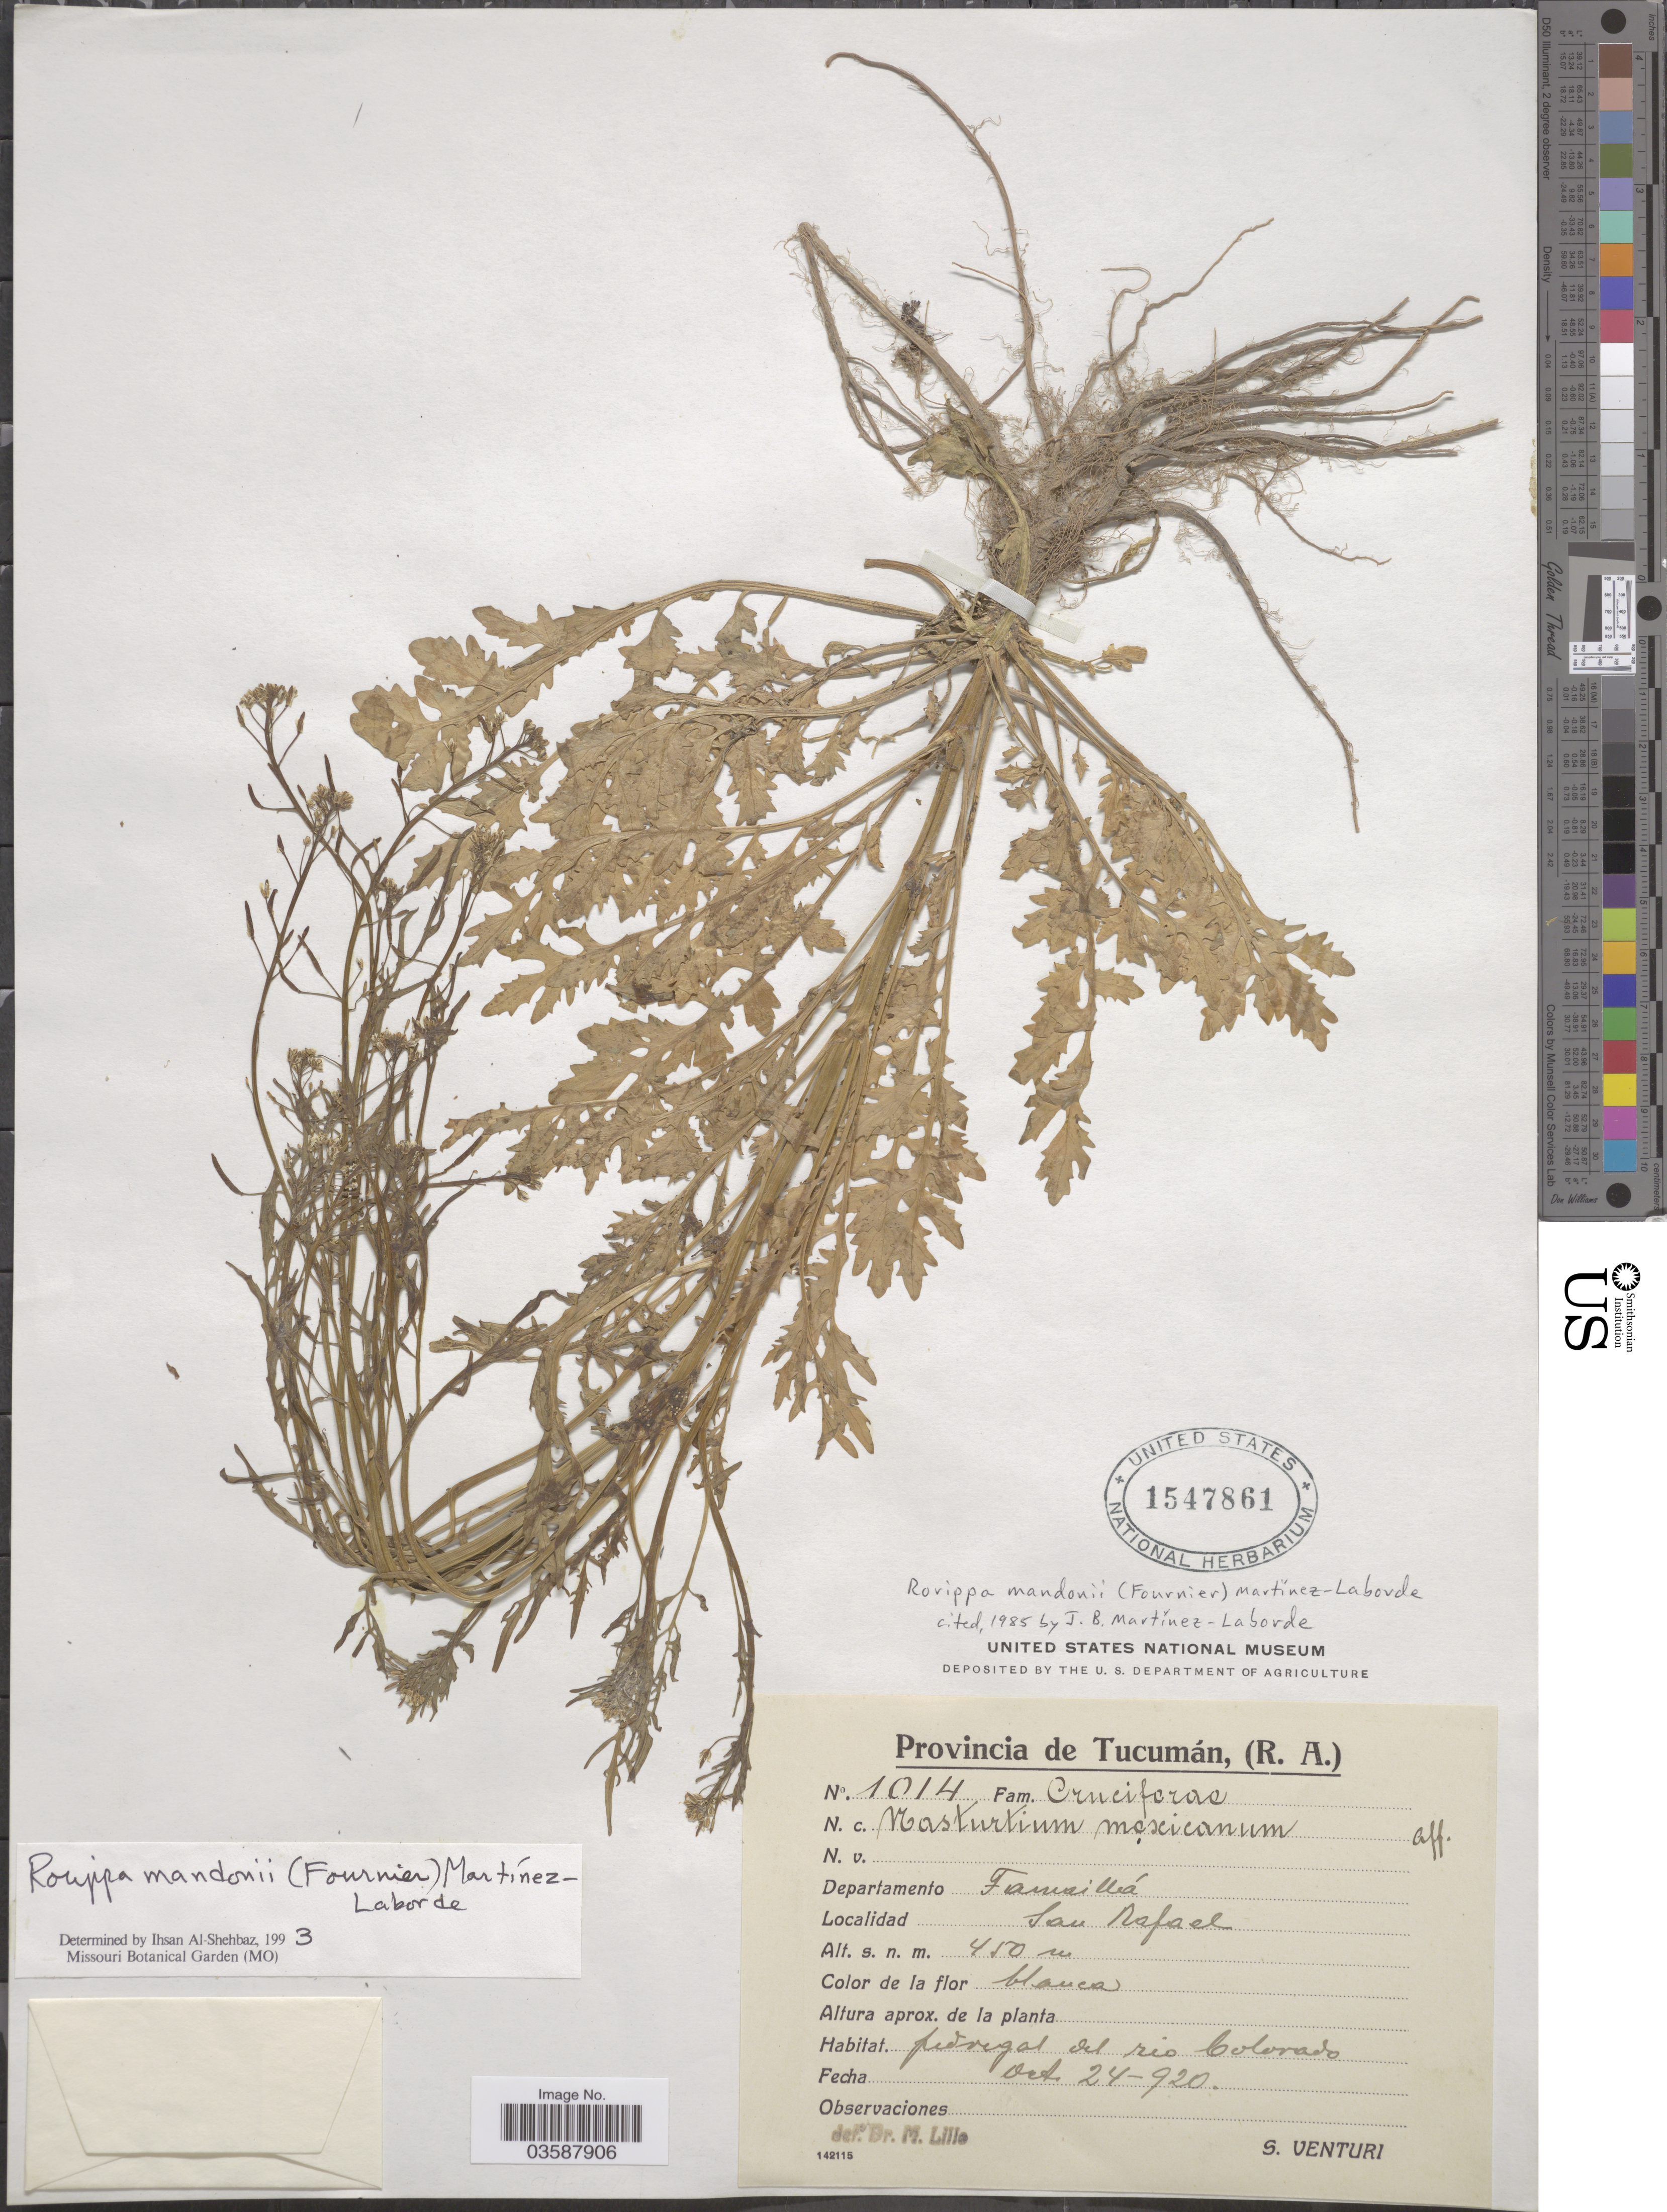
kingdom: Plantae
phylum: Tracheophyta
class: Magnoliopsida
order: Brassicales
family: Brassicaceae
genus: Rorippa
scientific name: Rorippa mandonii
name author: (E. Fourn.) Martinez-Laborde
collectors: S. Venturi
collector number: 1014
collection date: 1920-10-24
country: Argentina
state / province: Tucuman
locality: Departamento Famaillá, San Rafael. Pedregal del rio Colorado.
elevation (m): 450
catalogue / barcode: US 1547861